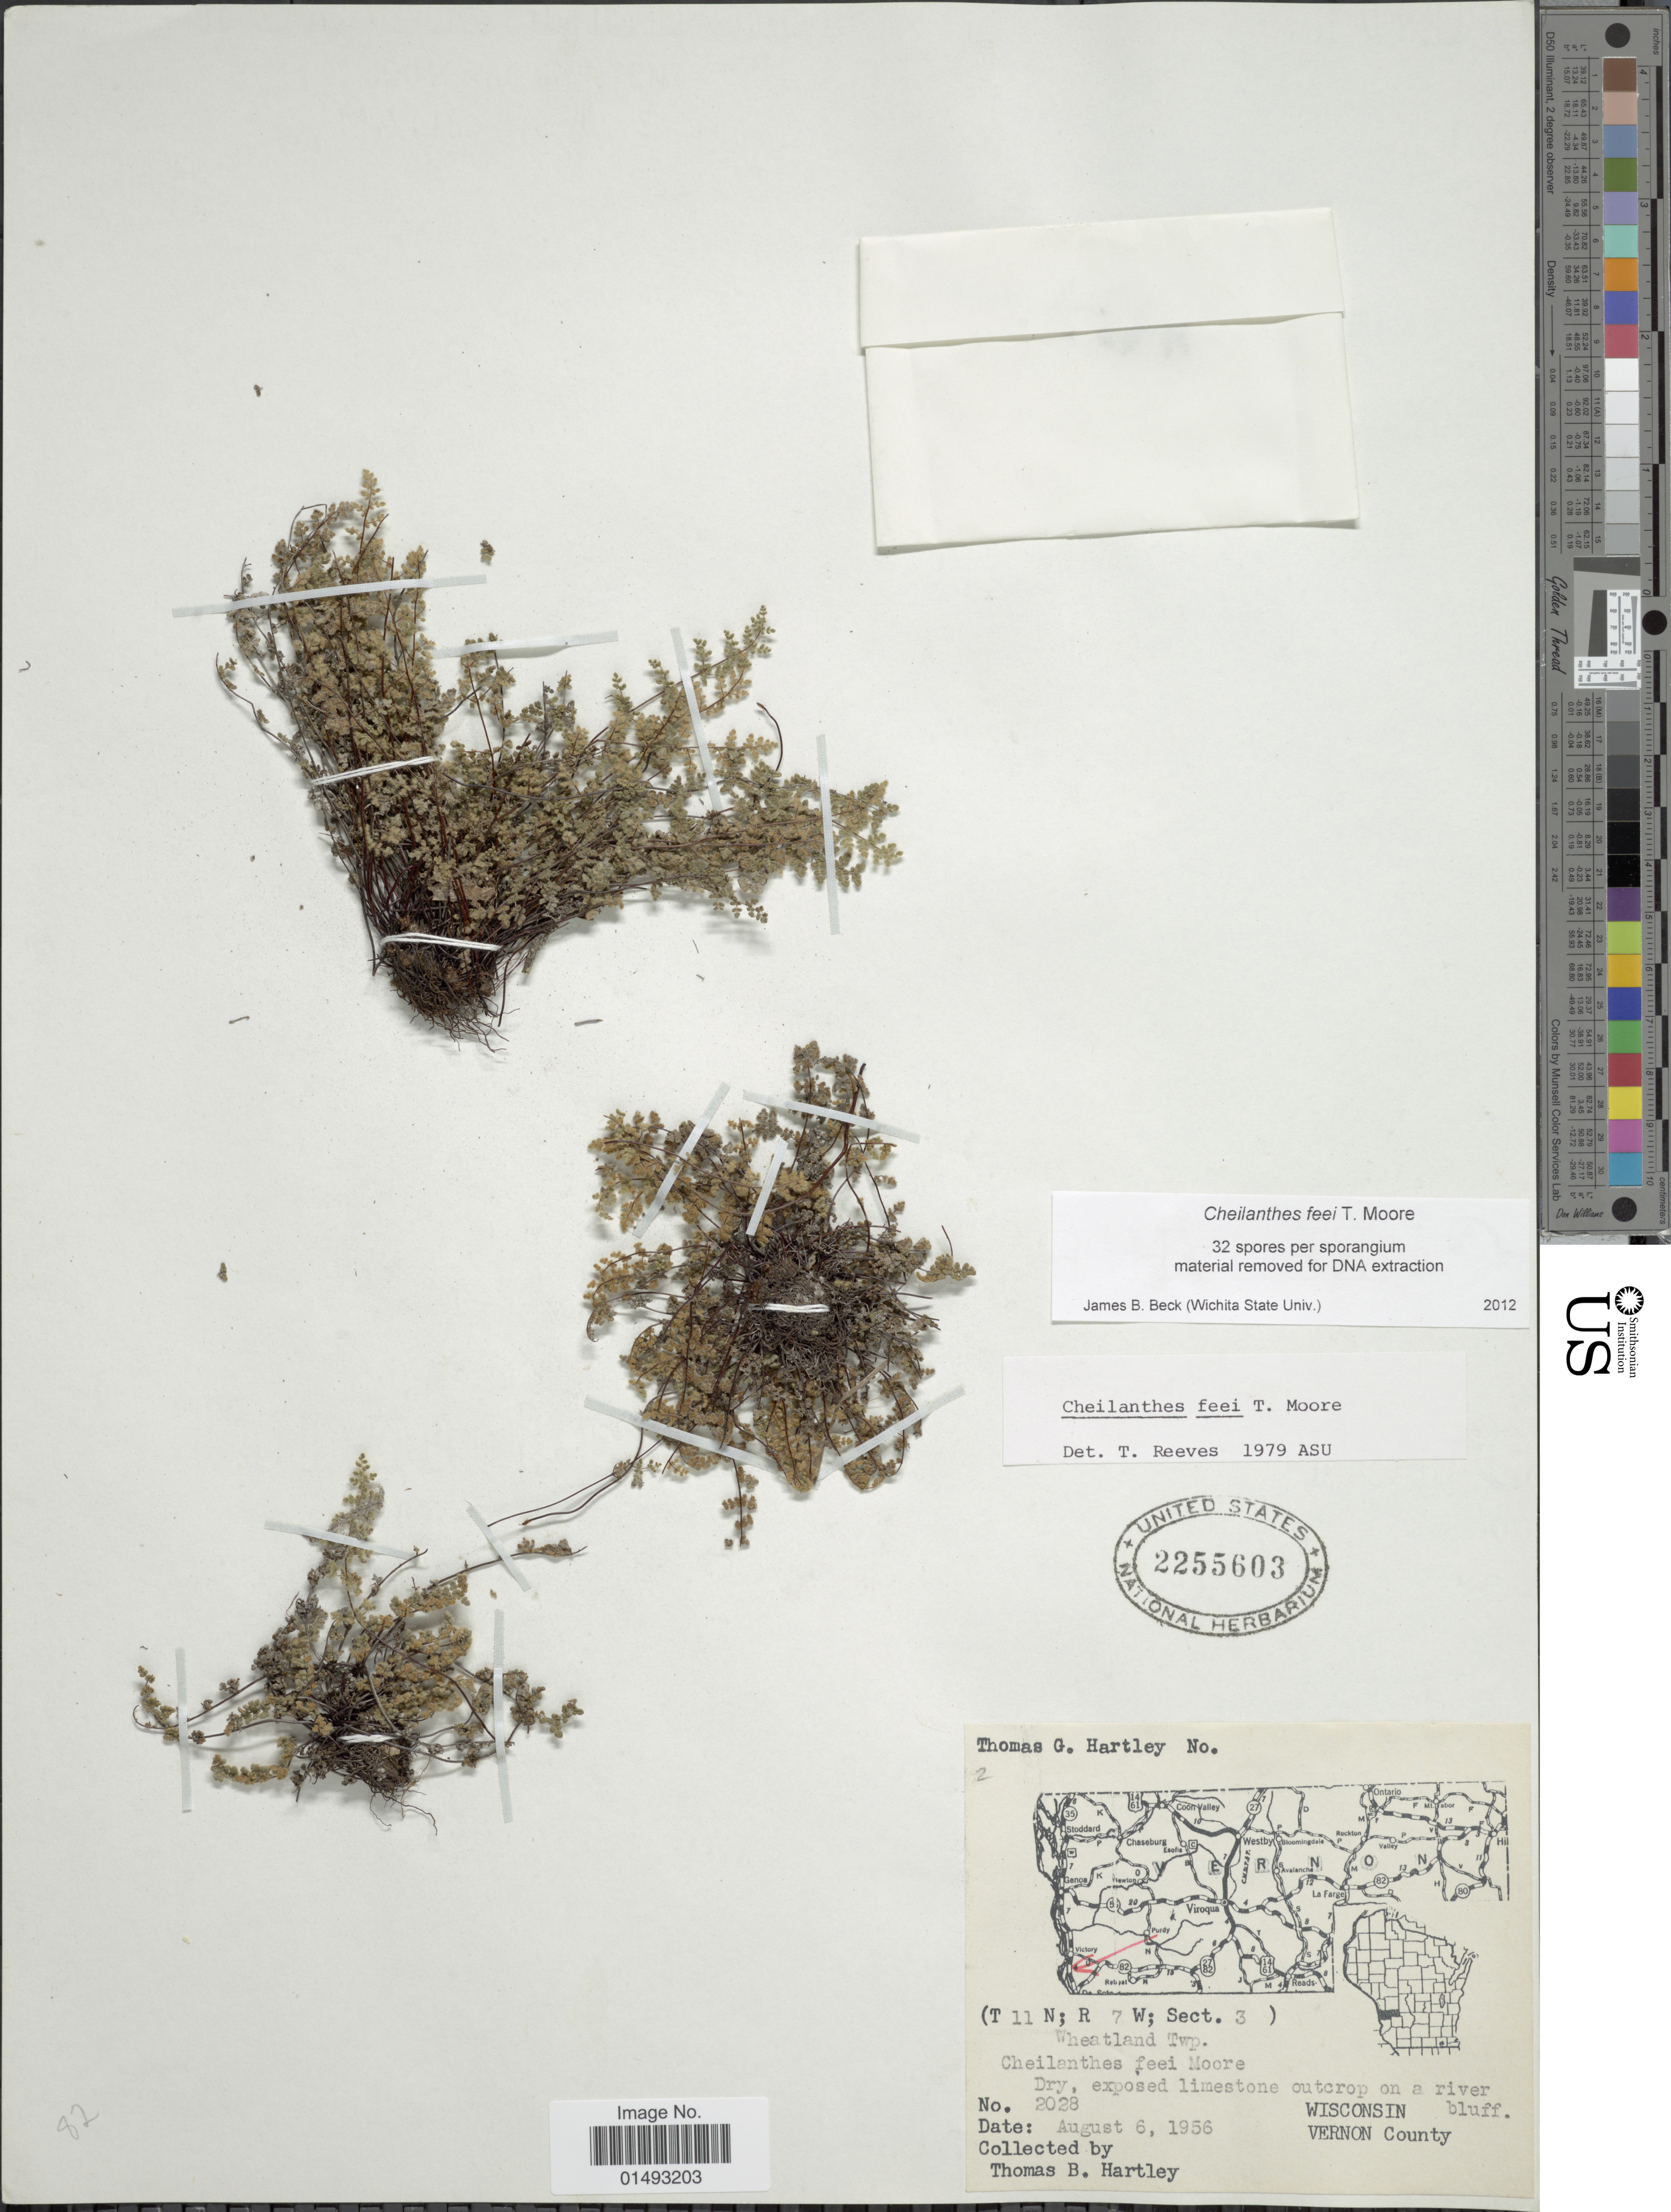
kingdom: Plantae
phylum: Tracheophyta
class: Polypodiopsida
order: Polypodiales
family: Pteridaceae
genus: Myriopteris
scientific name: Myriopteris gracilis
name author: Fée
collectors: T. B. Hartley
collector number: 2028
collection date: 1956-08-06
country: United States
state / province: Wisconsin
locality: Vernon County, (T 11 N; R 7 W; Sect.3), Wheatland Twp. Dry, exposed outcrop on a river bluff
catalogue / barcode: US 2255603